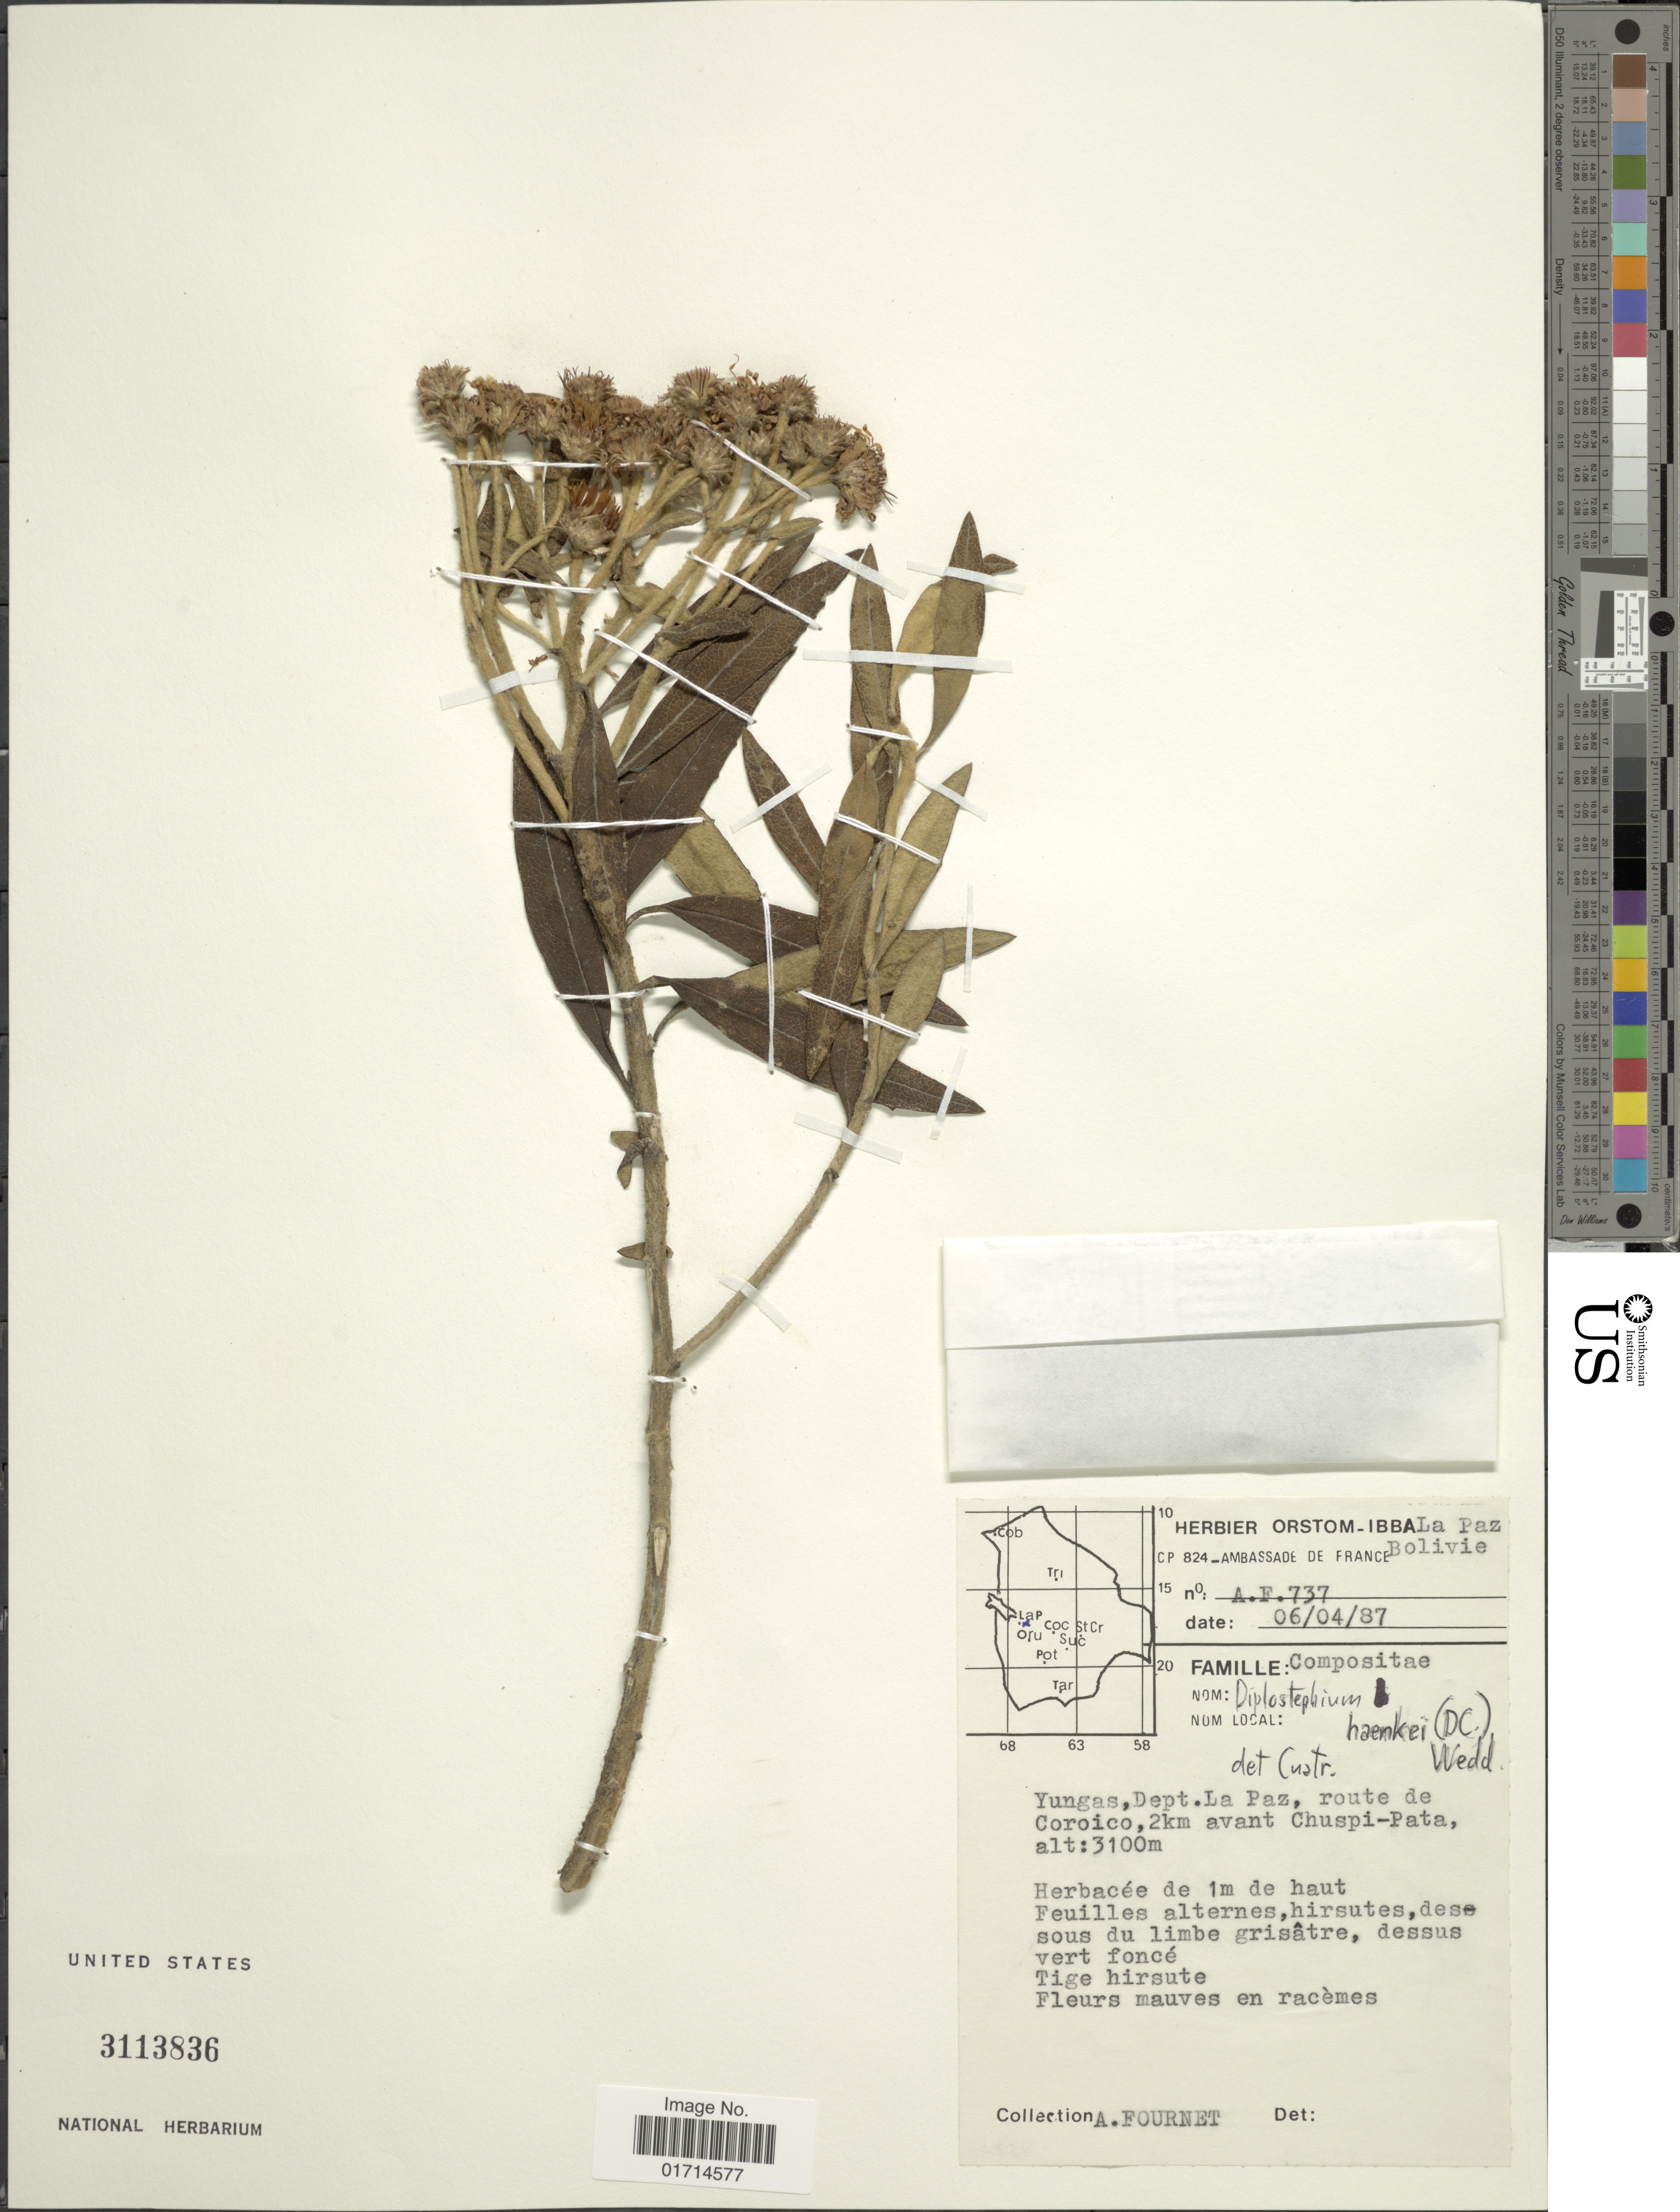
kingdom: Plantae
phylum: Tracheophyta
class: Magnoliopsida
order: Asterales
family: Asteraceae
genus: Diplostephium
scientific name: Diplostephium haenkei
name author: (DC.) Wedd.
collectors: A. Fournet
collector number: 737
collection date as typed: Transcribed d/m/y: 6/4/87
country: Bolivia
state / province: La Paz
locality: Route de Coroico, 2km avant Chuspi-Pata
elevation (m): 3100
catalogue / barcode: US 3113836